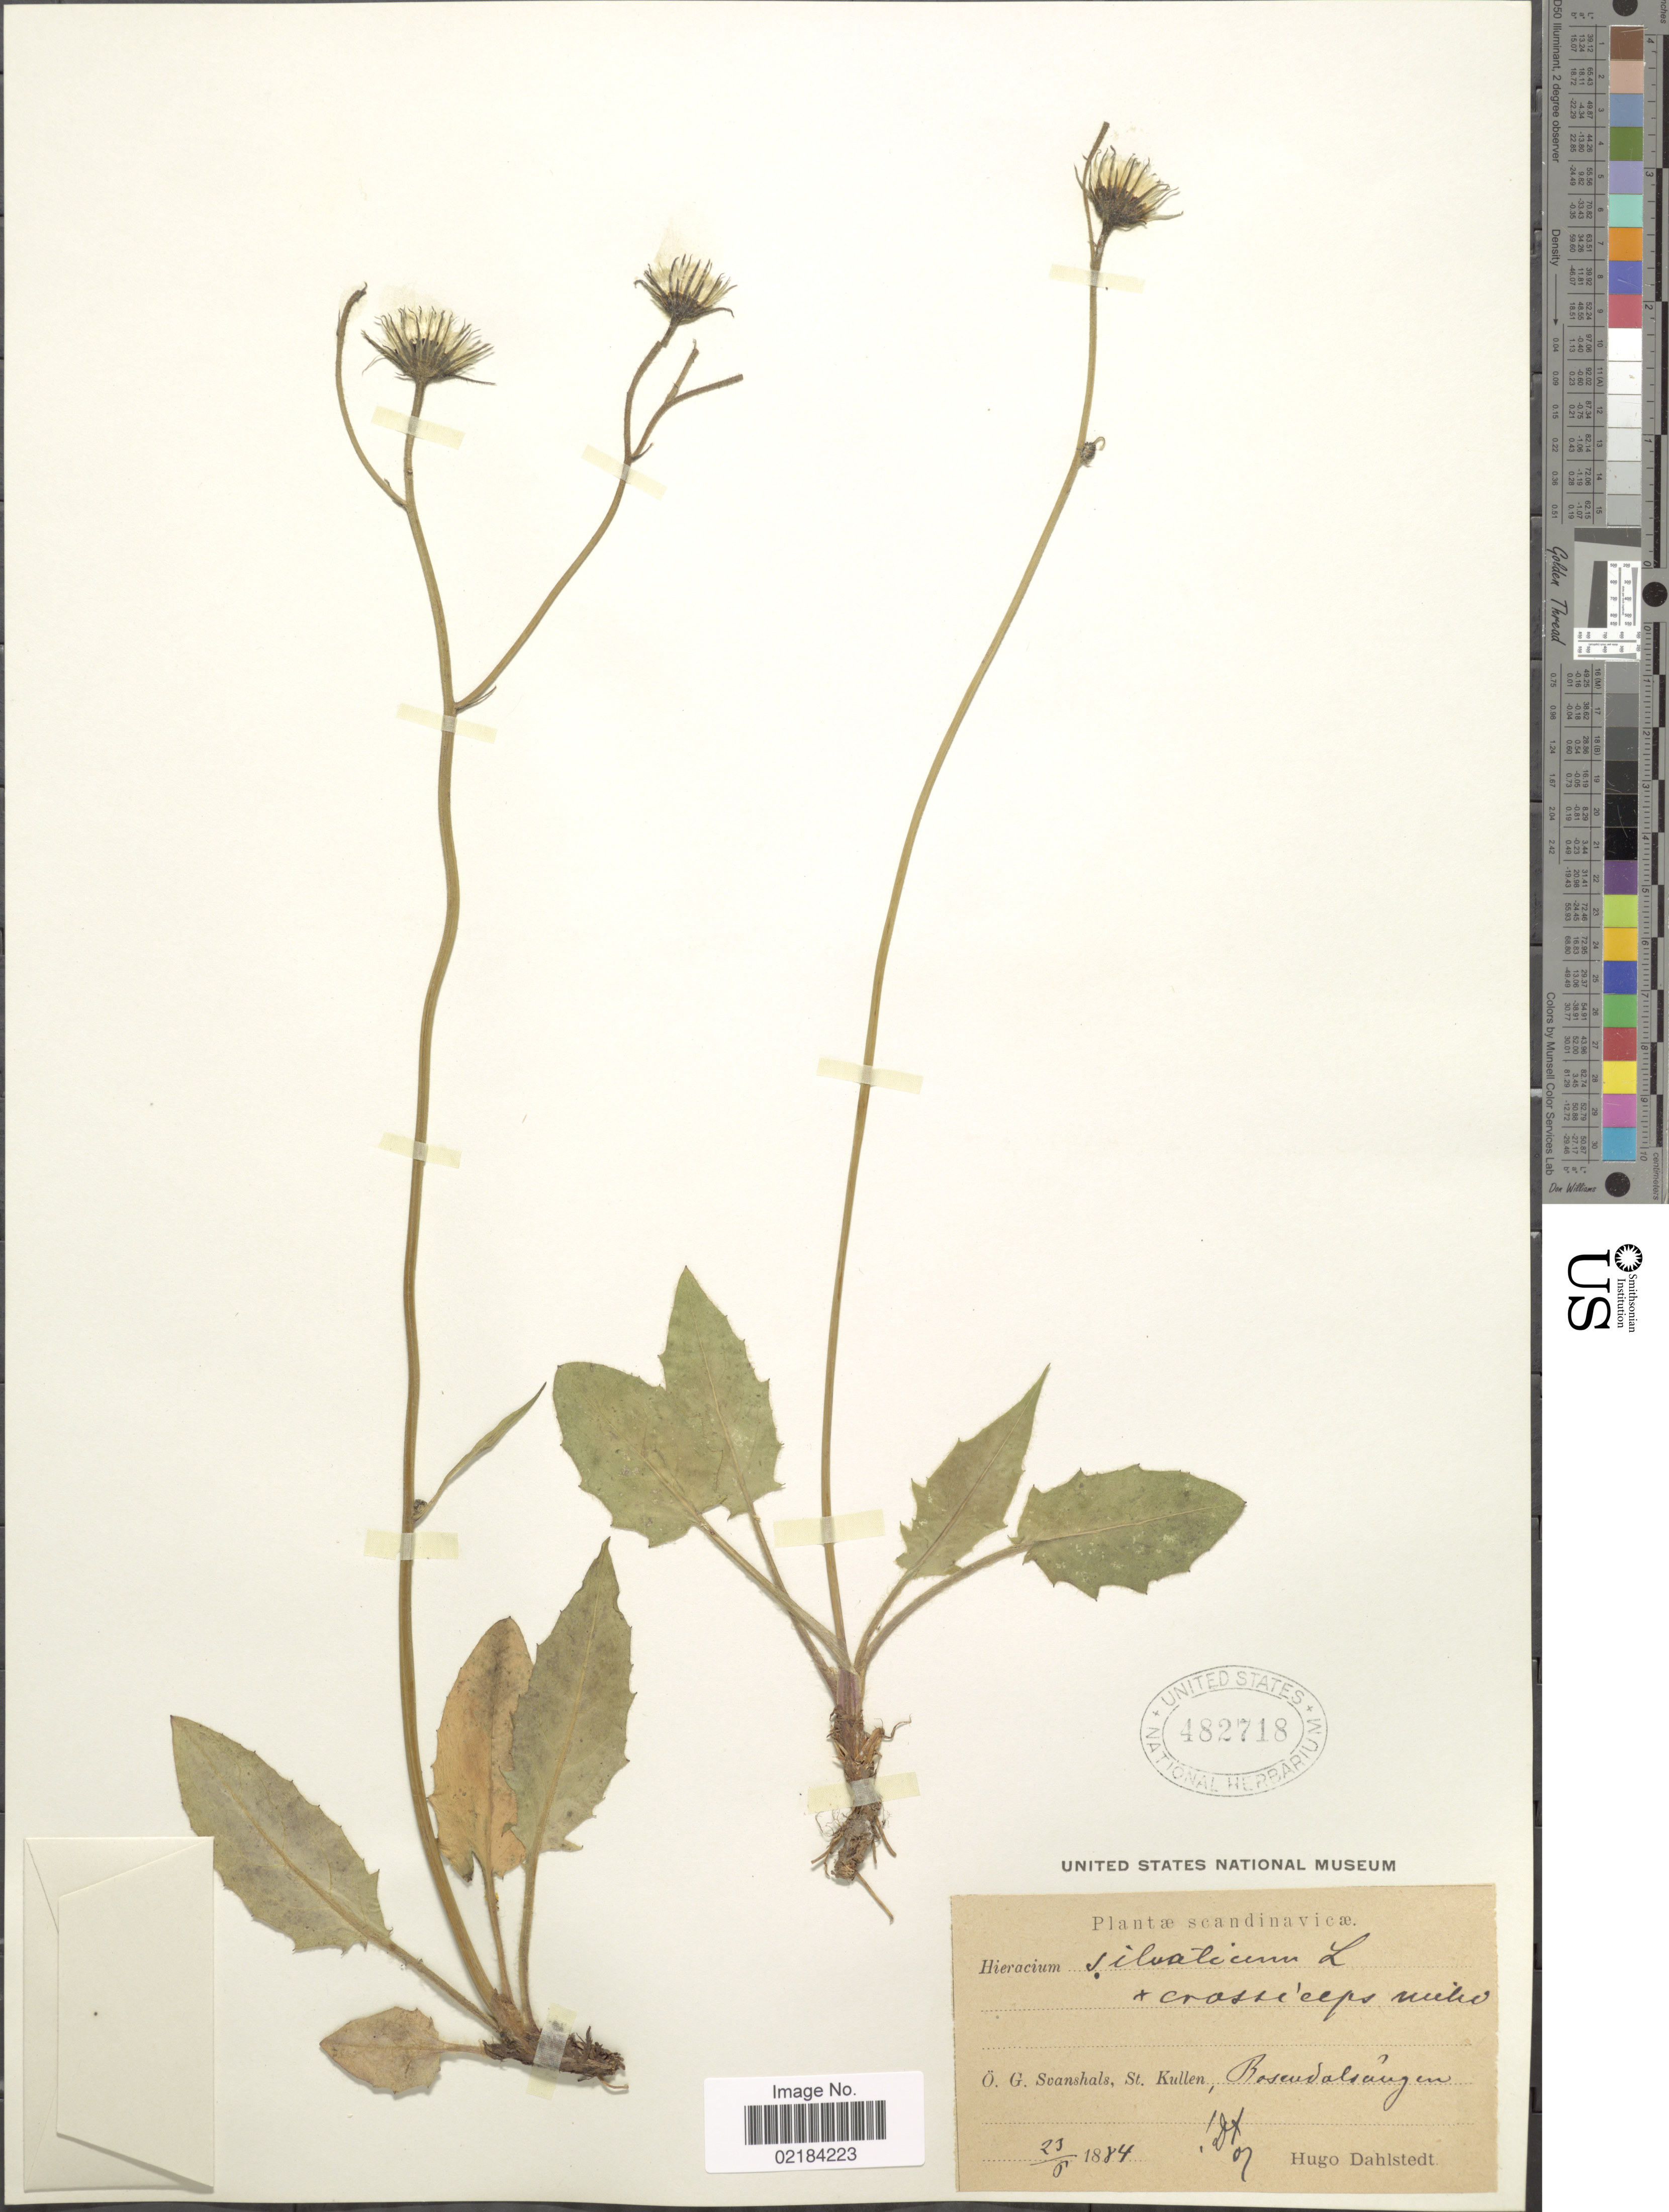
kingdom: Plantae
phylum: Tracheophyta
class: Magnoliopsida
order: Asterales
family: Asteraceae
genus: Hieracium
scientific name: Hieracium sylvaticum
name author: (L.) Gouan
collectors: H. G. Dahlstedt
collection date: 1884-06-23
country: Sweden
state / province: Östergötland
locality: Scandinavicæ, Ö. G. Svanshals, St Kullen, Rosendalsängen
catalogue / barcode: US 482718